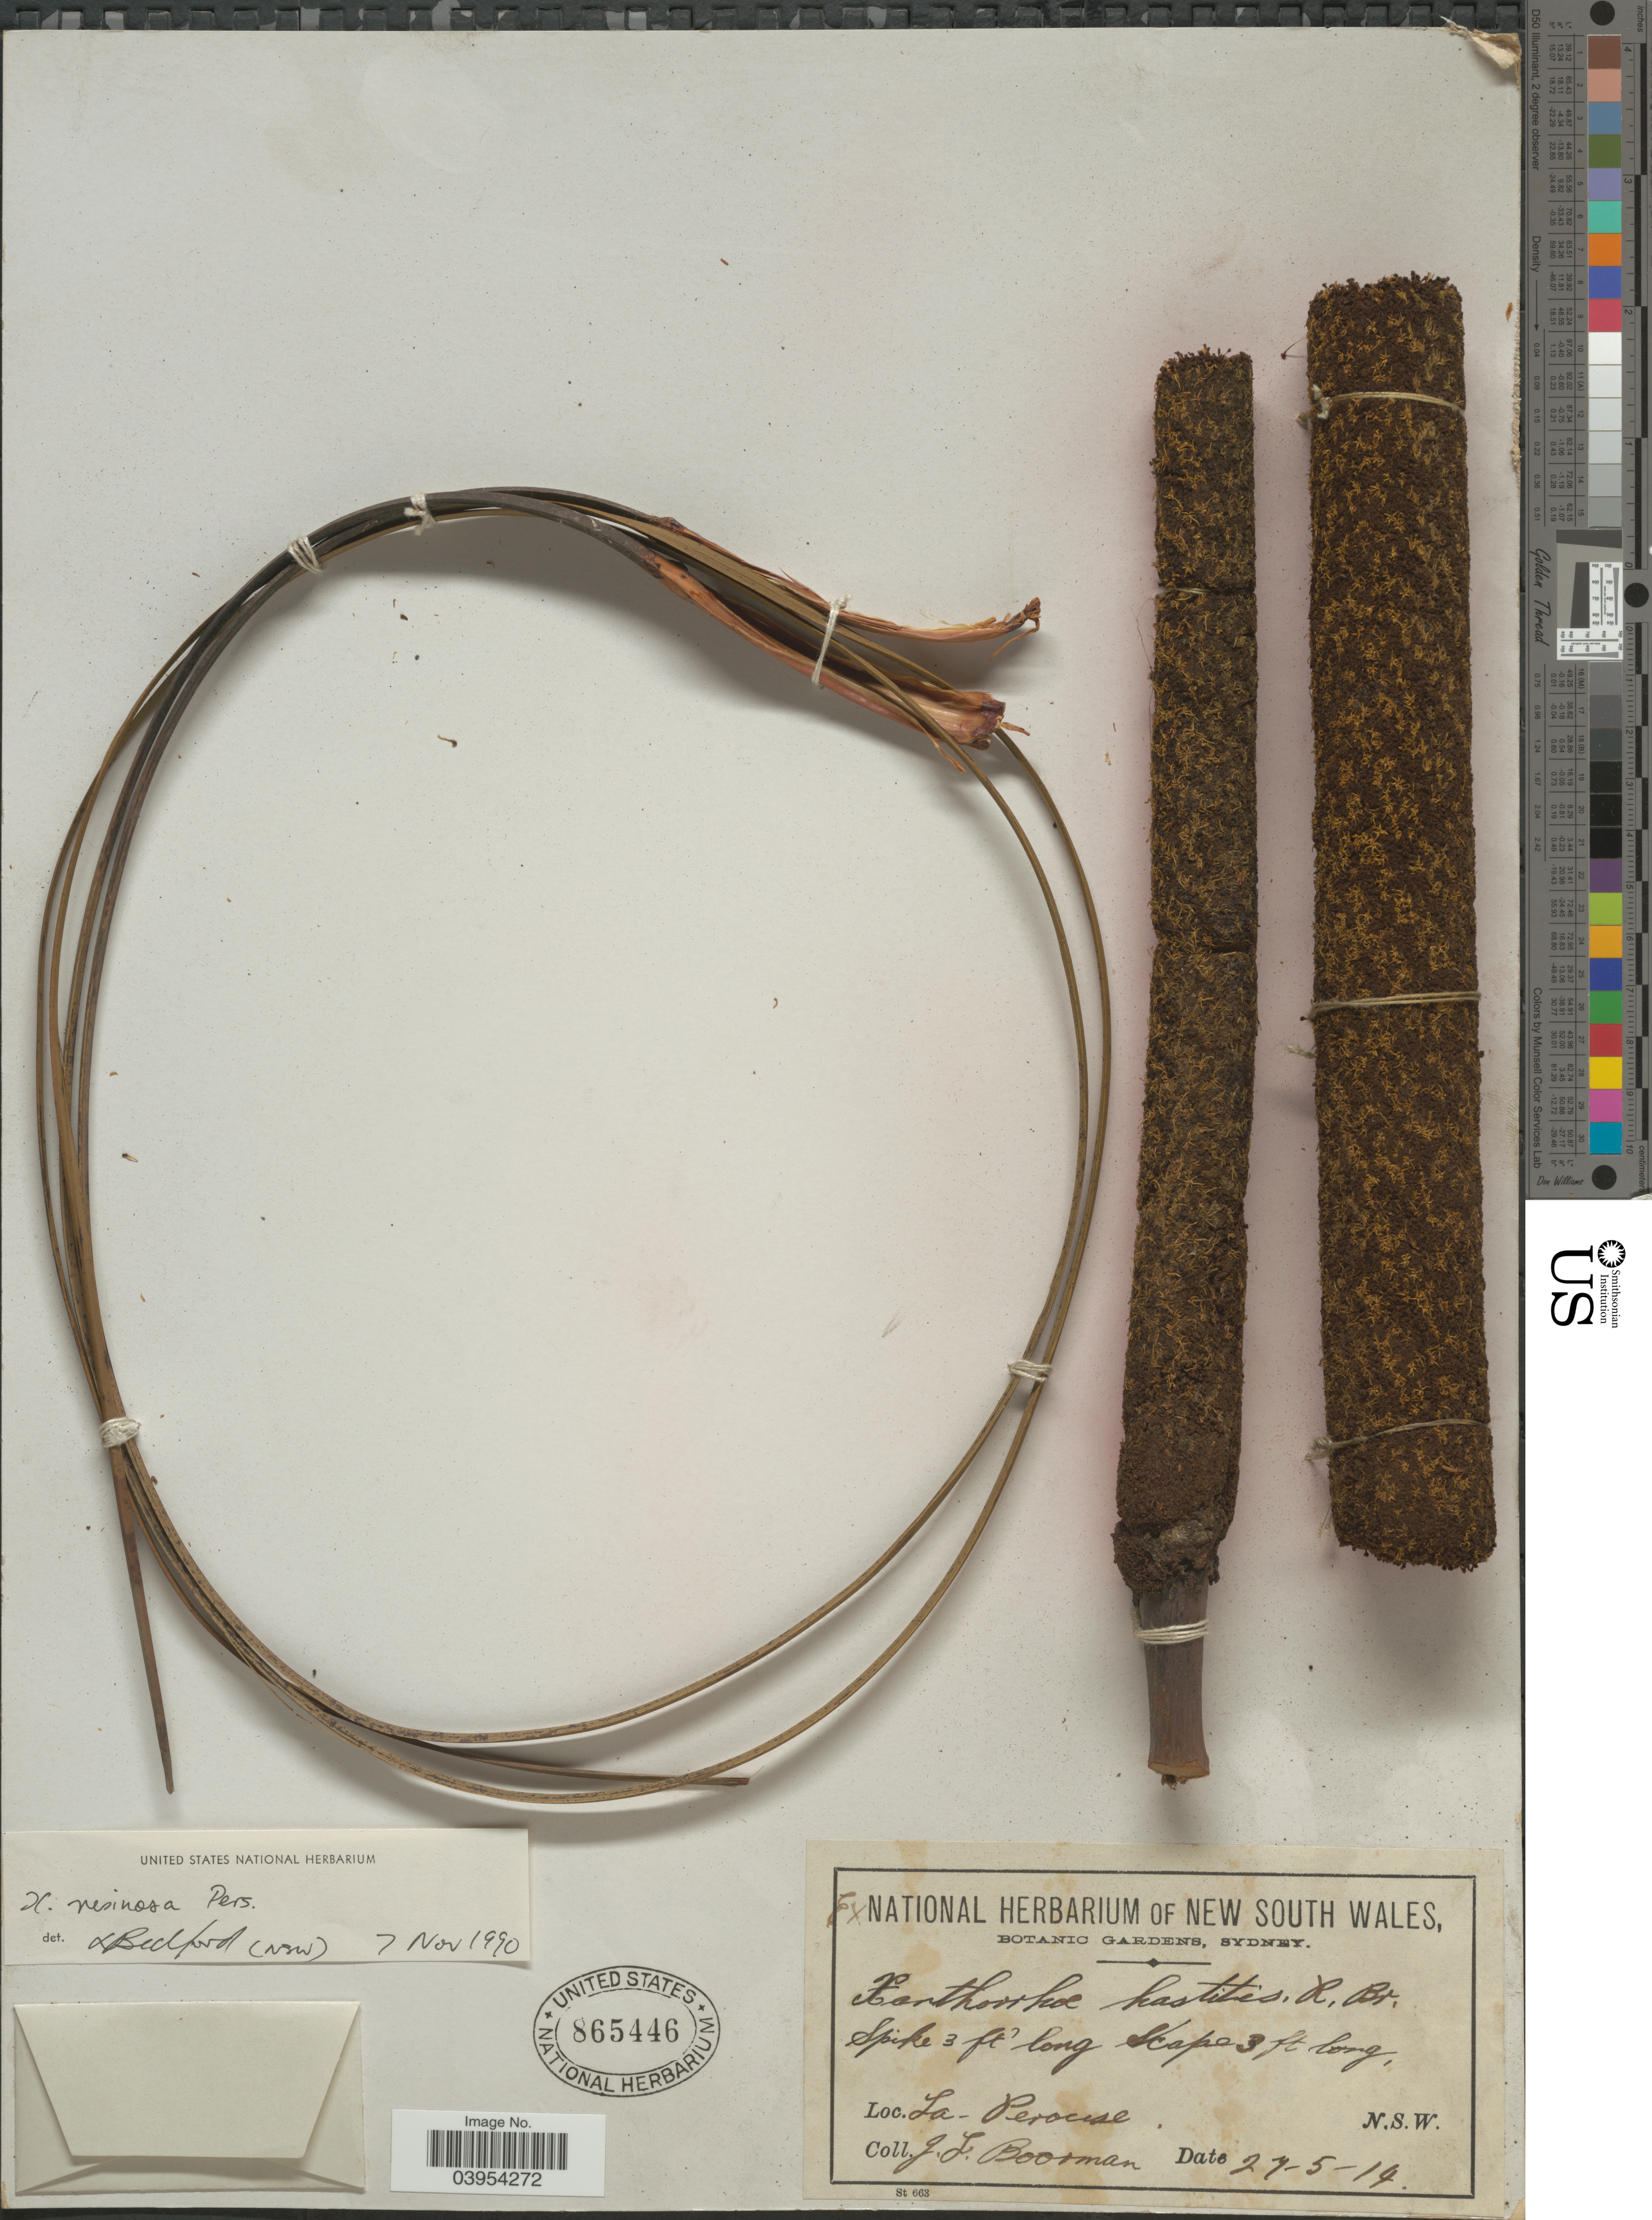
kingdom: Plantae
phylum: Tracheophyta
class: Liliopsida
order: Asparagales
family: Asphodelaceae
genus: Xanthorrhoea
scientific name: Xanthorrhoea hastilis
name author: R. Br.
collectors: J. Boorman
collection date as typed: Transcribed d/m/y: 27/5/14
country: Australia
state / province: New South Wales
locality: La- Perouse.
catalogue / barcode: US 865446